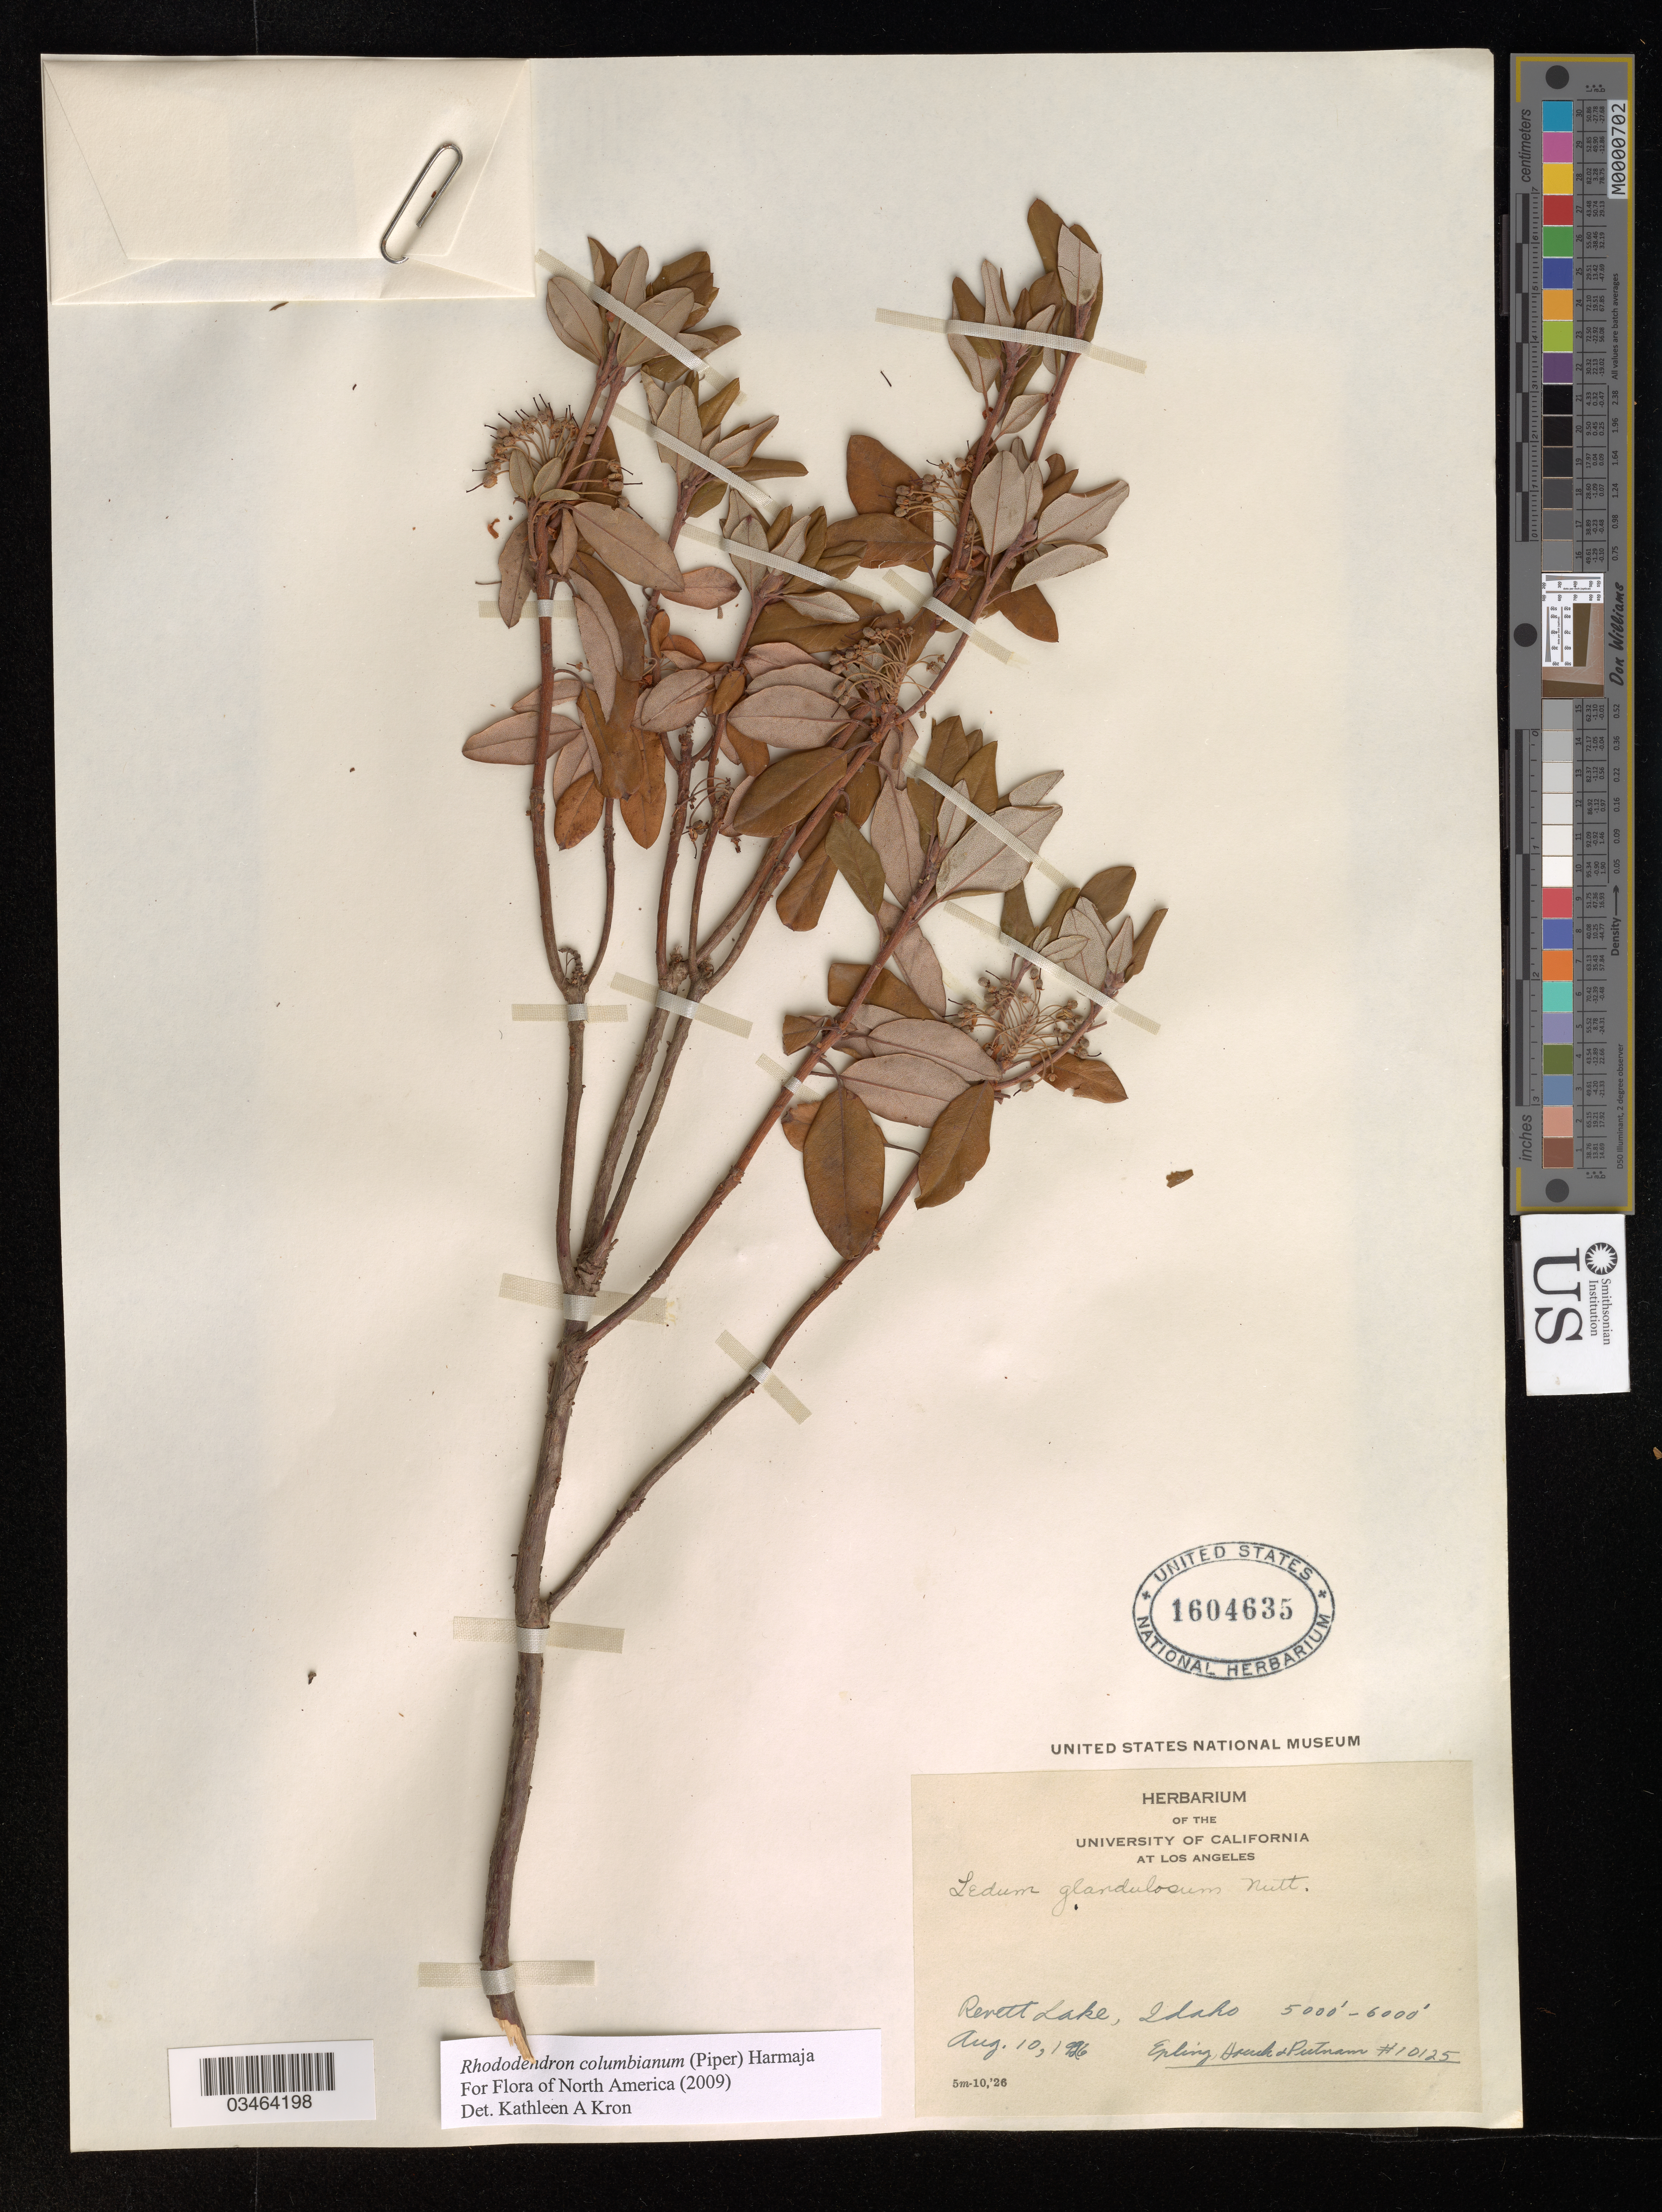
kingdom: Plantae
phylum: Tracheophyta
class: Magnoliopsida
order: Ericales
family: Ericaceae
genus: Rhododendron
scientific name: Rhododendron columbianum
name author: (Piper) Harmaja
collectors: -- Epling, -- Hauck & Putnam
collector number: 10125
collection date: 1926-08-10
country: United States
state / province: Idaho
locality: Revett Lake.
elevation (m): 1524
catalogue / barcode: US 1604635